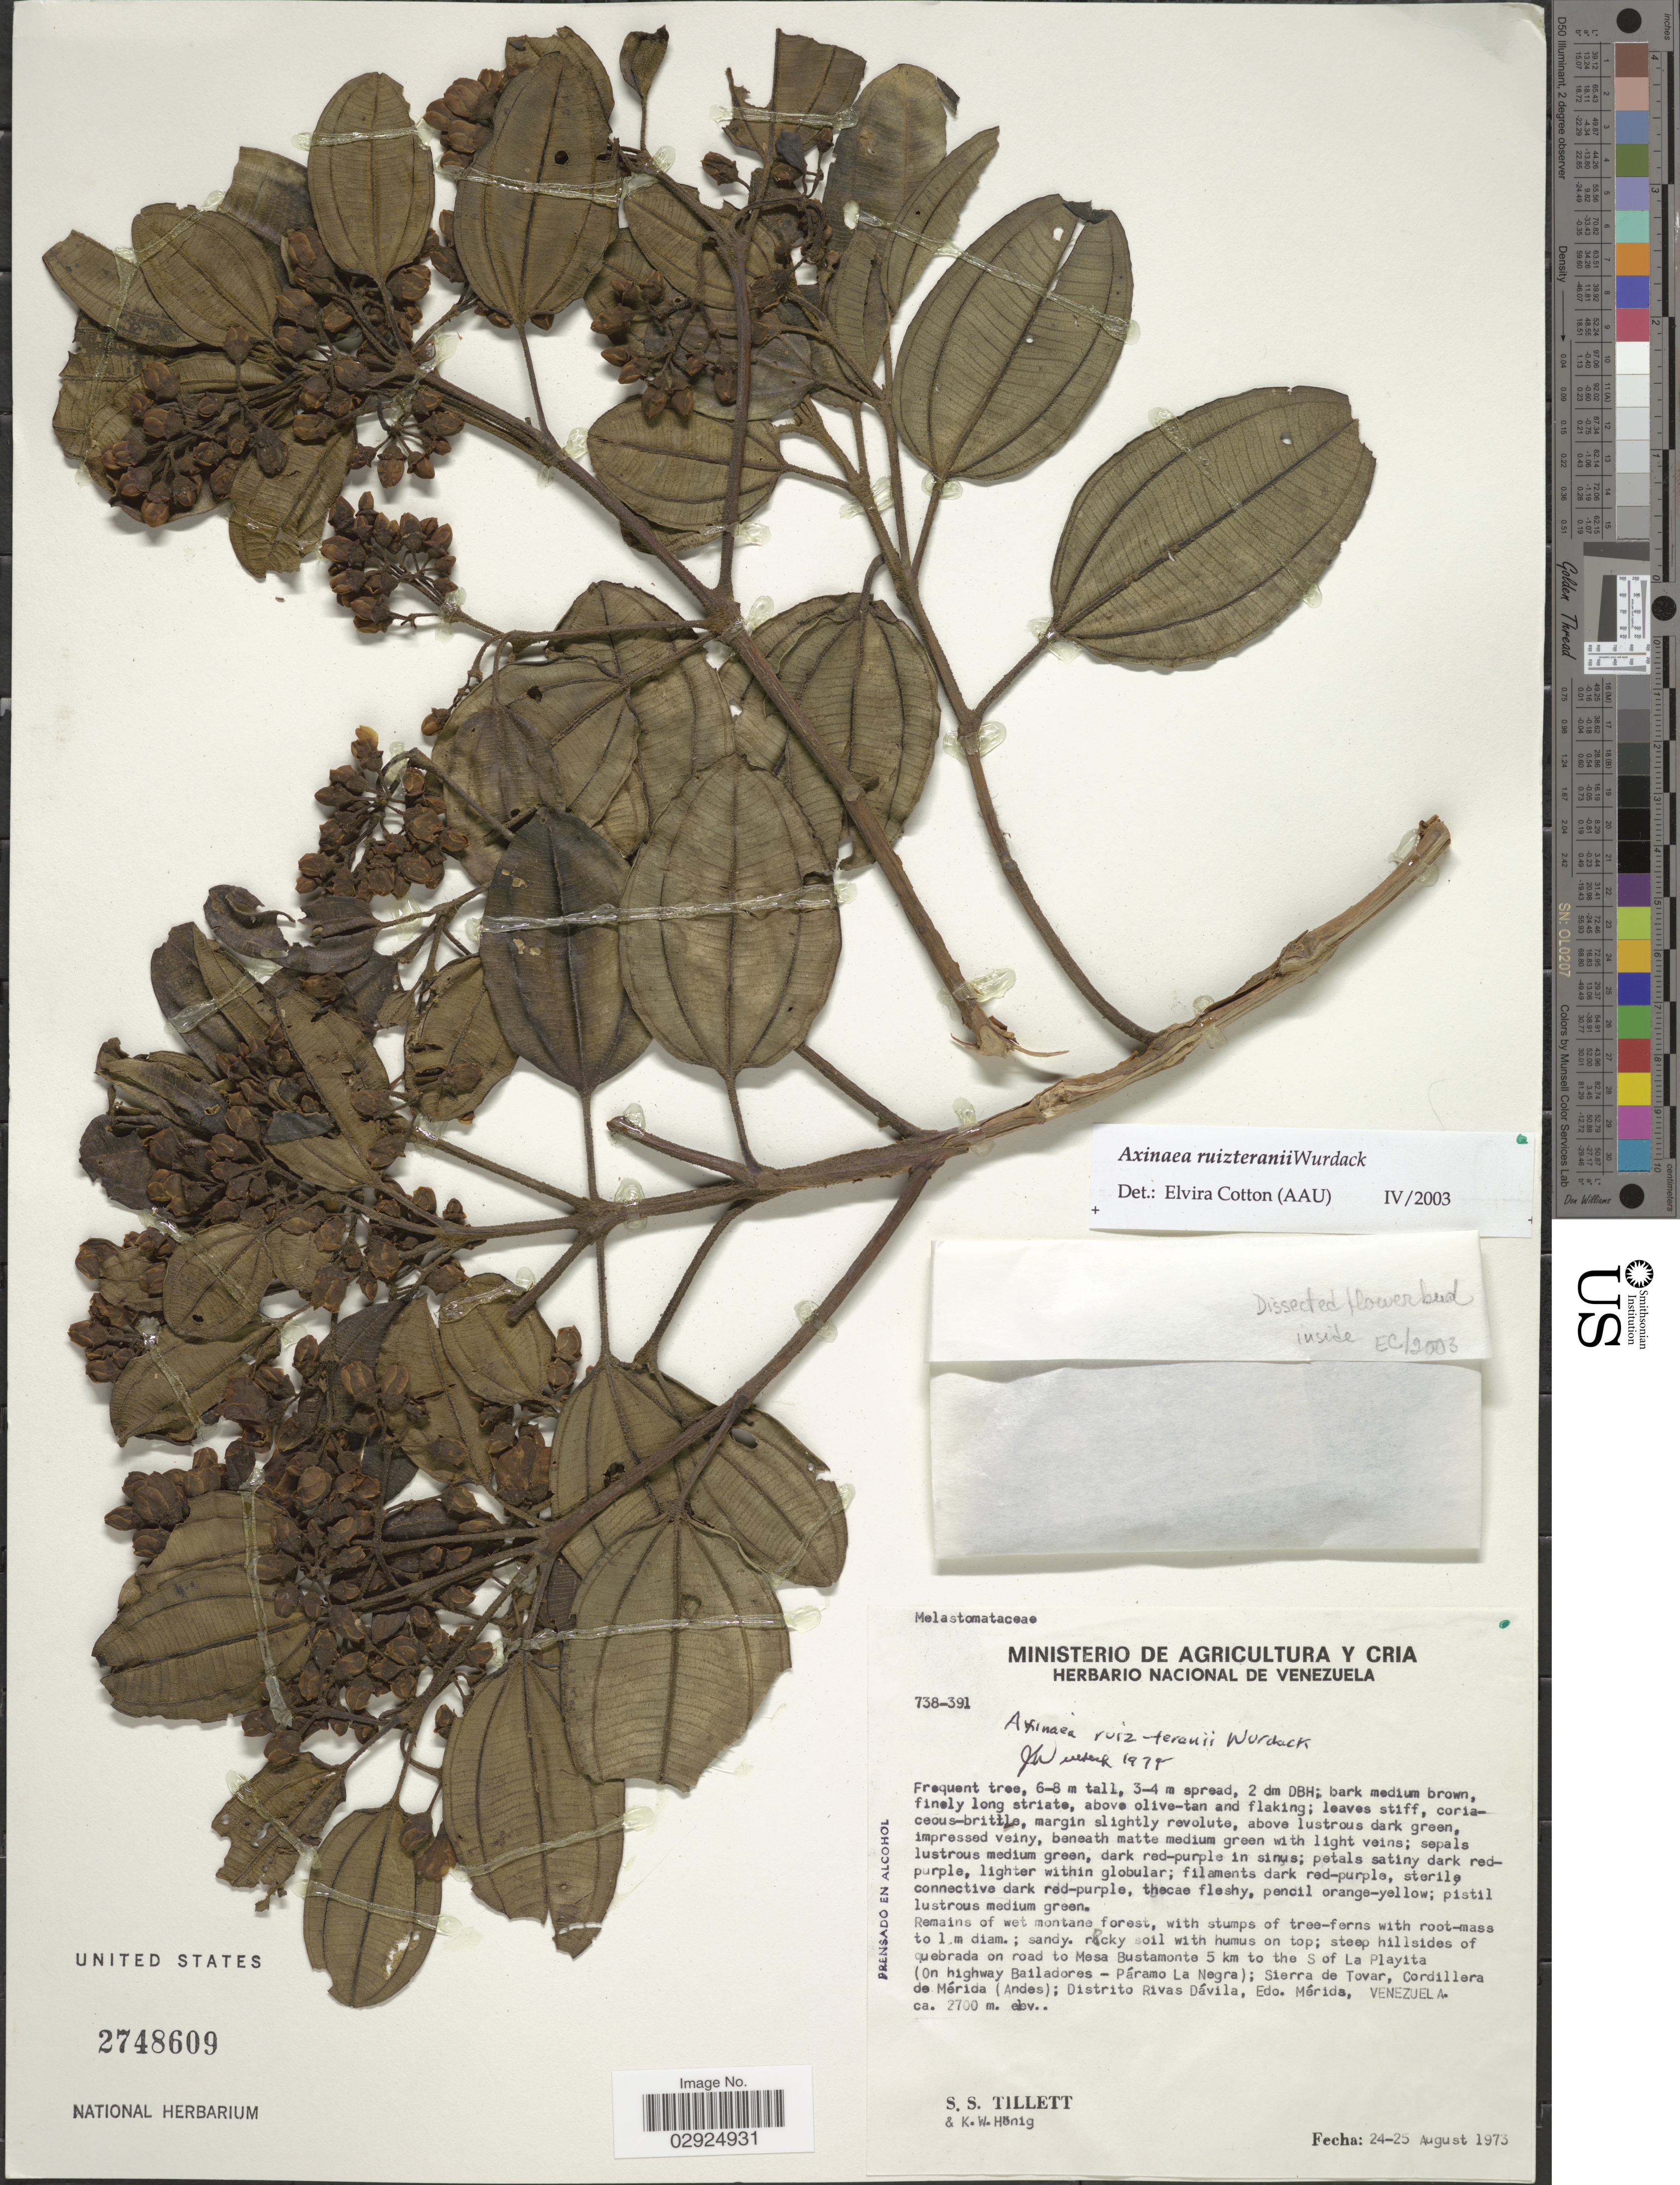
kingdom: Plantae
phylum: Tracheophyta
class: Magnoliopsida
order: Myrtales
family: Melastomataceae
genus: Axinaea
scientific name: Axinaea ruizteranii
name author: Wurdack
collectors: S. S. Tillett & K. Hönig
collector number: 738-391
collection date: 1973-08-24/1973-08-25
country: Venezuela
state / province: Mérida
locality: Steep hillsides of quebrada on road to Mesa Bustamonte 5 km to the S of La Playita (On highway Bailadores-Páramo la Negra); Sierra de Tovar, Cordillera de Mérida (Andes); Distrito Rivas Dávila.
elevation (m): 2700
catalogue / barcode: US 2748609